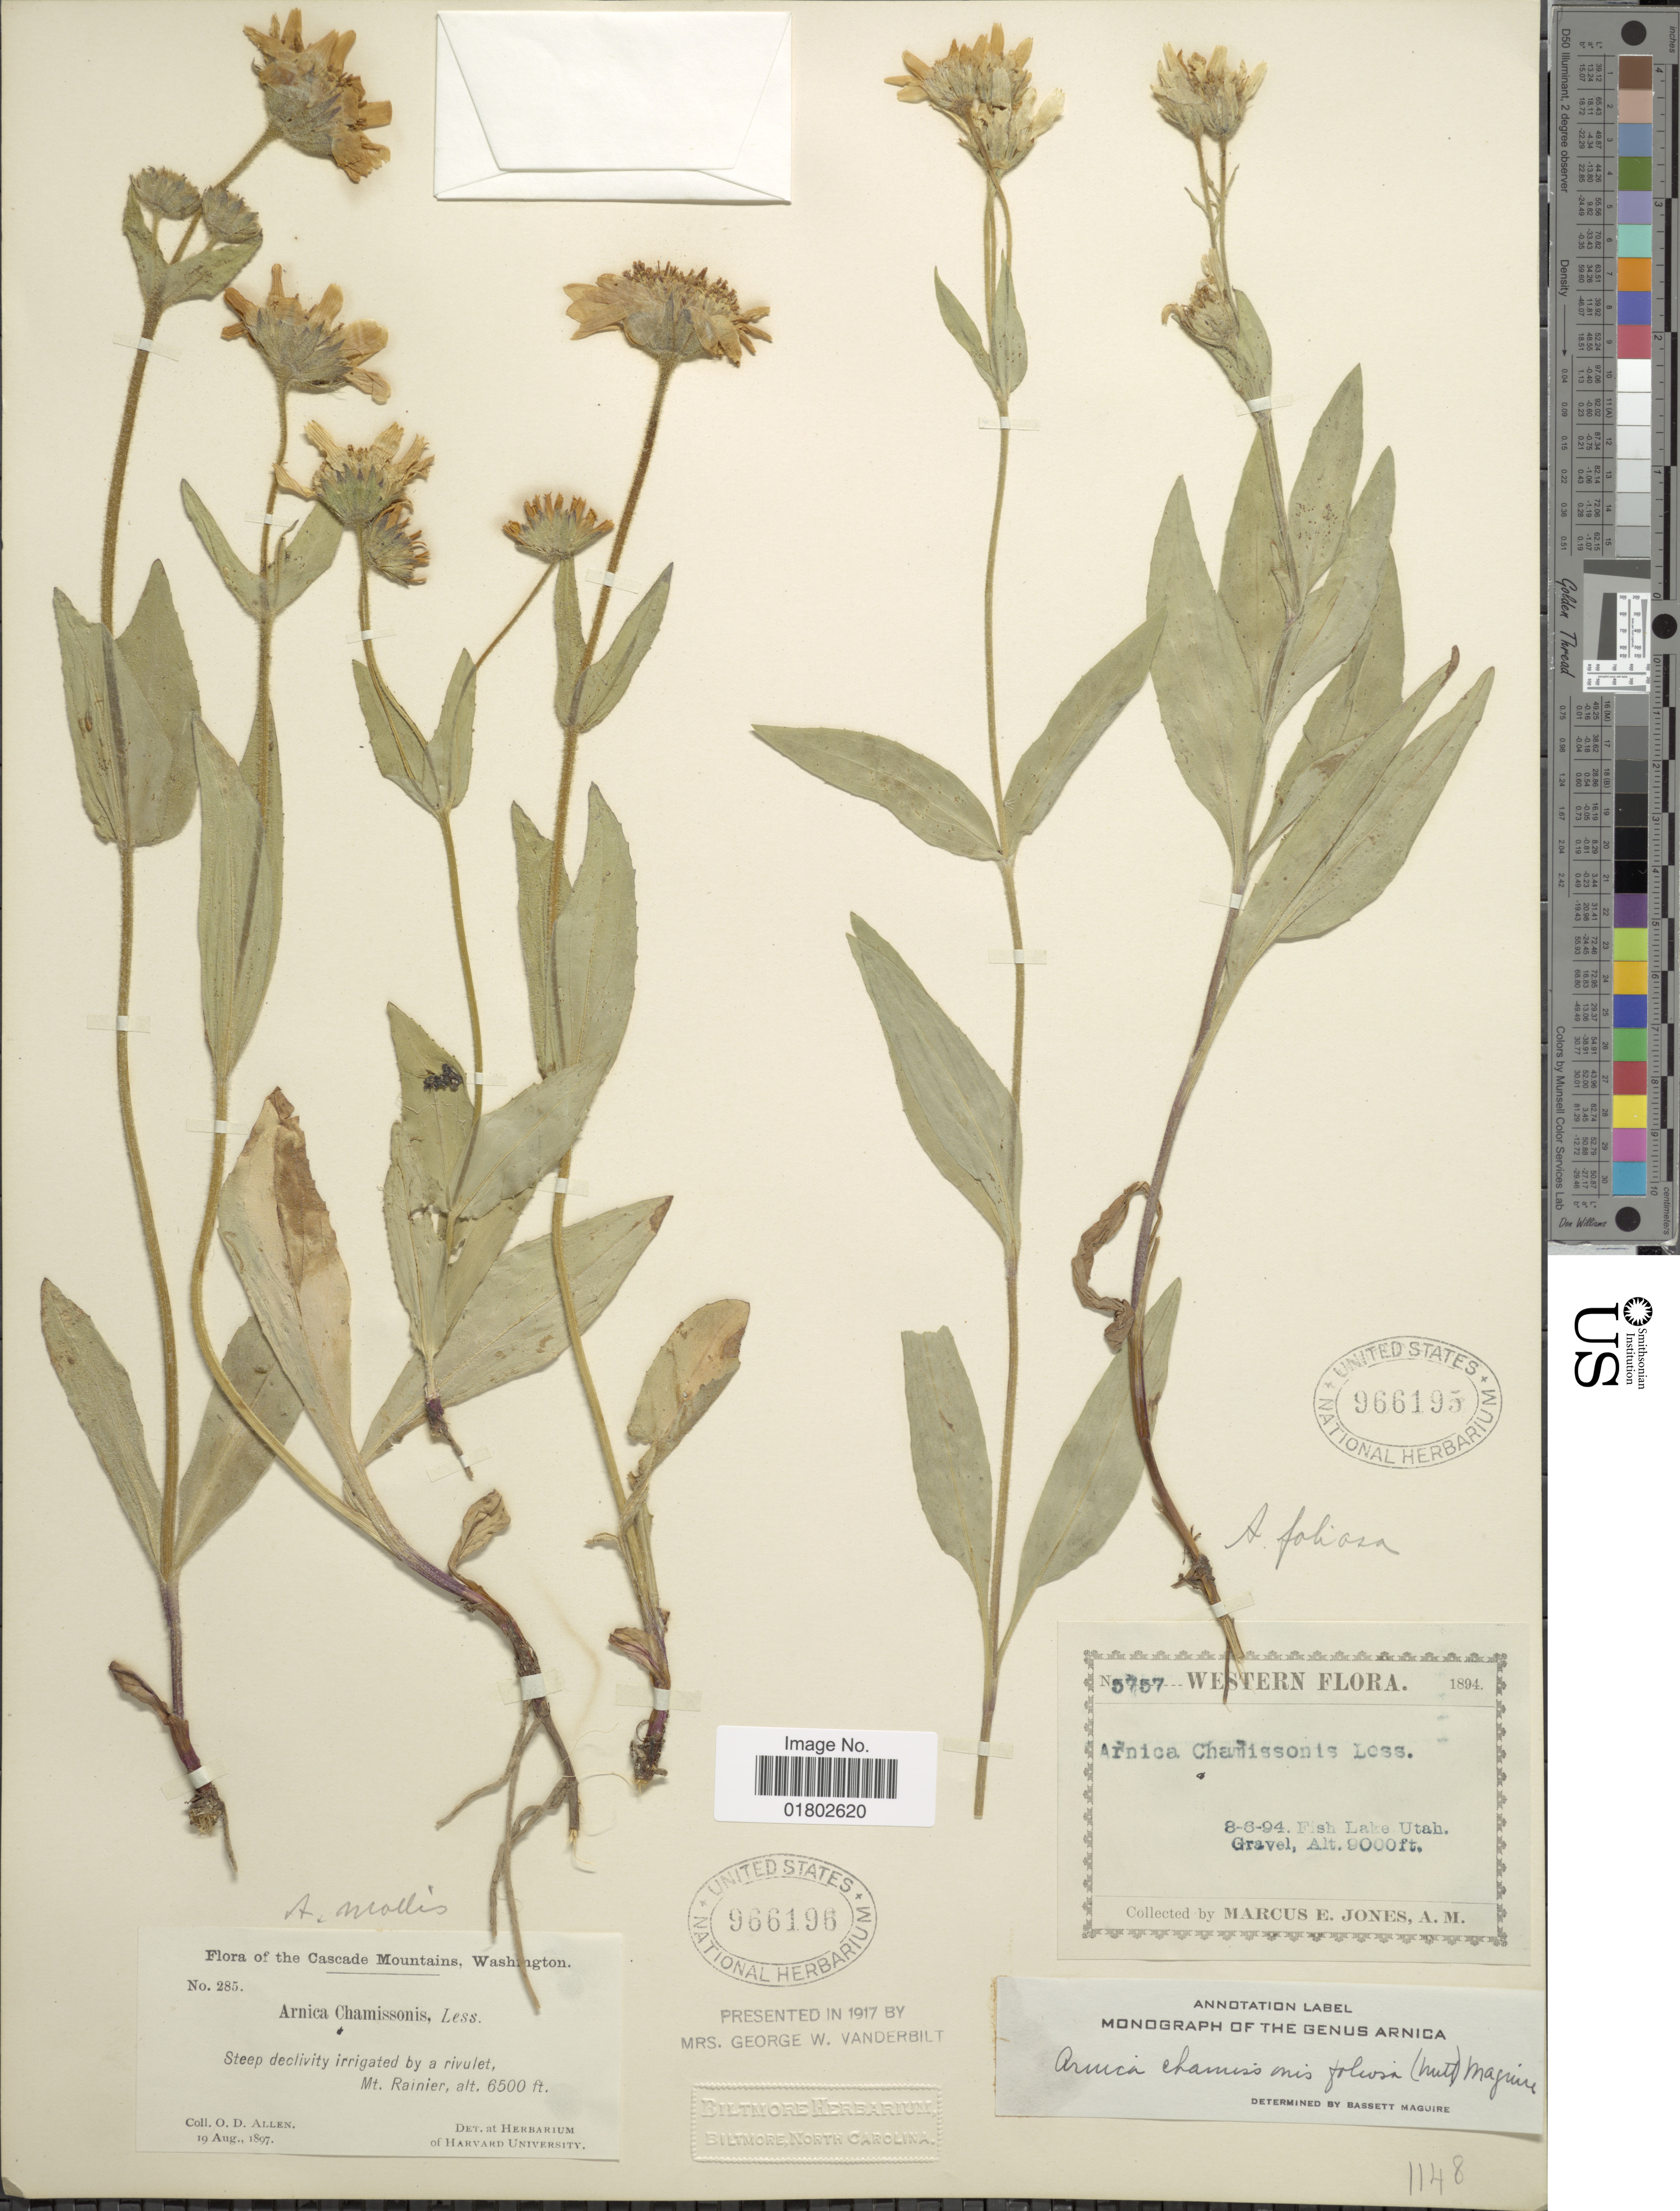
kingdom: Plantae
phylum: Tracheophyta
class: Magnoliopsida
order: Asterales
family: Asteraceae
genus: Arnica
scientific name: Arnica chamissonis subsp. foliosa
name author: (Nutt.) Maguire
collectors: M. E. Jones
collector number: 5757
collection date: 1894-08-06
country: United States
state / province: Utah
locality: Western Flora, Fish Lake Utah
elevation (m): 2743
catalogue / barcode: US 966195-2